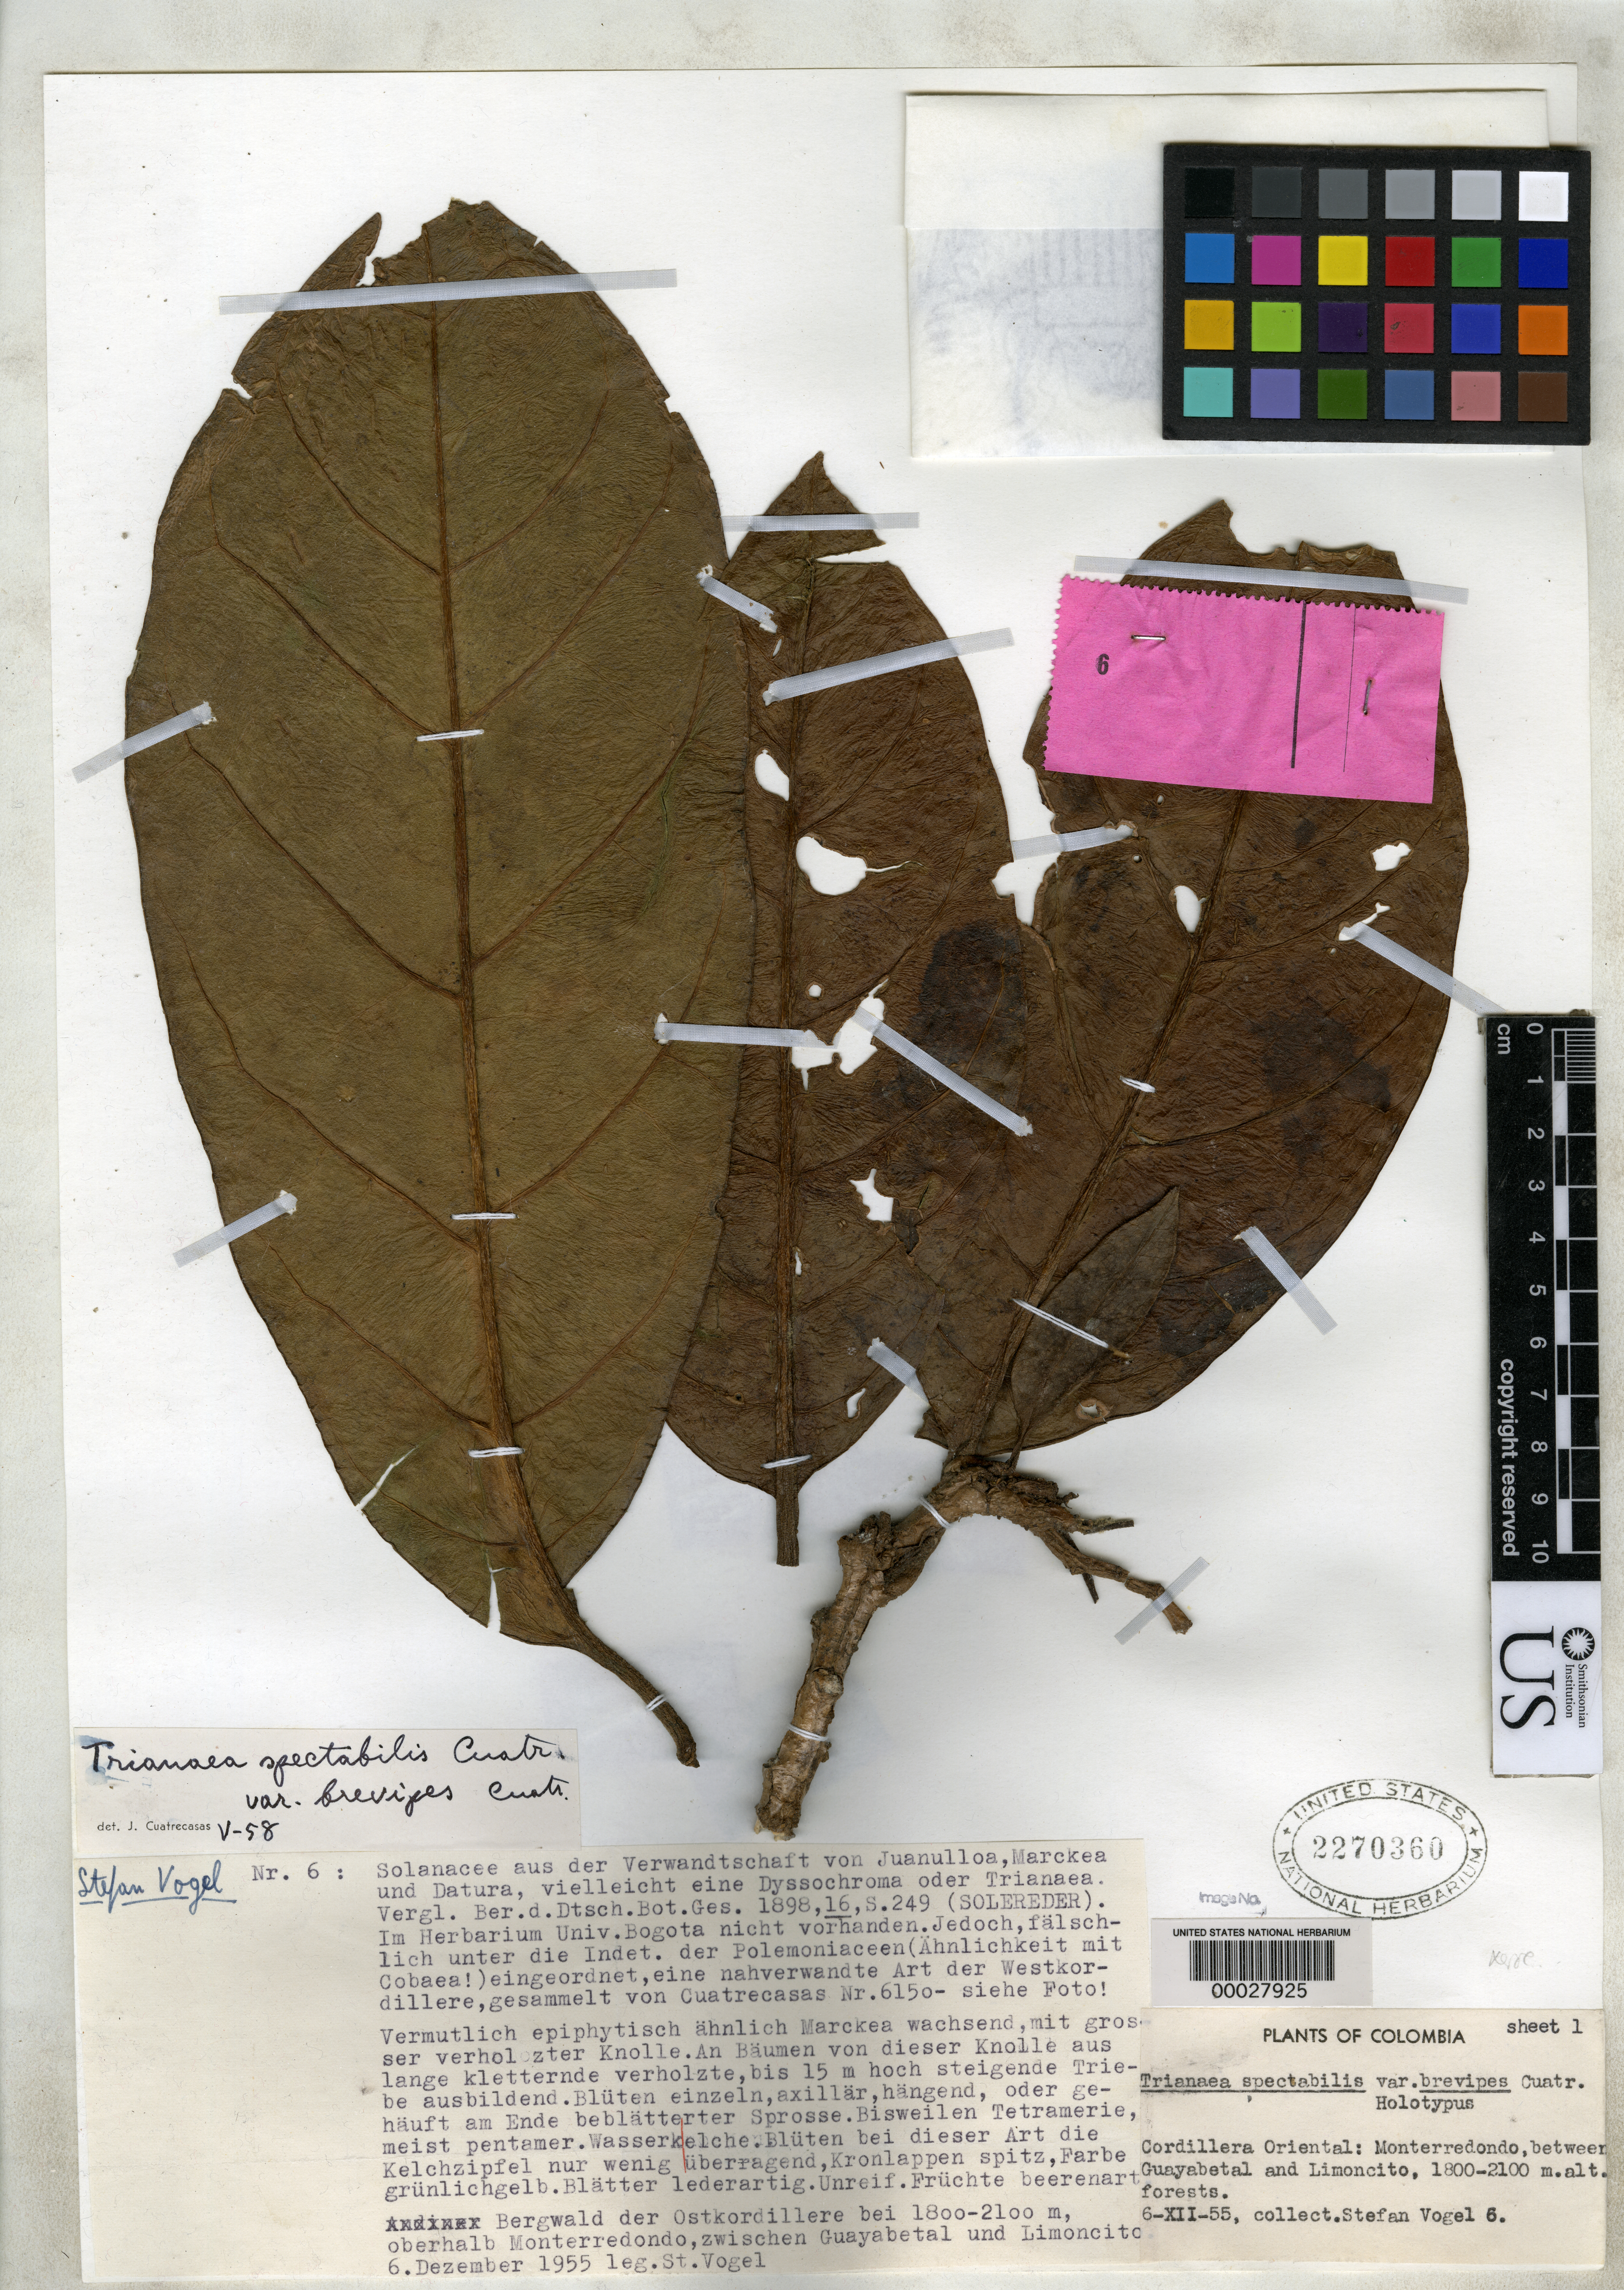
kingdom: Plantae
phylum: Tracheophyta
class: Magnoliopsida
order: Solanales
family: Solanaceae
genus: Trianaea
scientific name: Trianaea spectabilis var. brevipes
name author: Cuatrec.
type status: Holotype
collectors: S. Vogel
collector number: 6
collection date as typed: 06 Dec 1965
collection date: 1965-12-06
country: Colombia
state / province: Cundinamarca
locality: Cordillera Oriental, Monterredando between Guayabetal & Limonocito.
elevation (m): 1900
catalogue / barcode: US 2270360